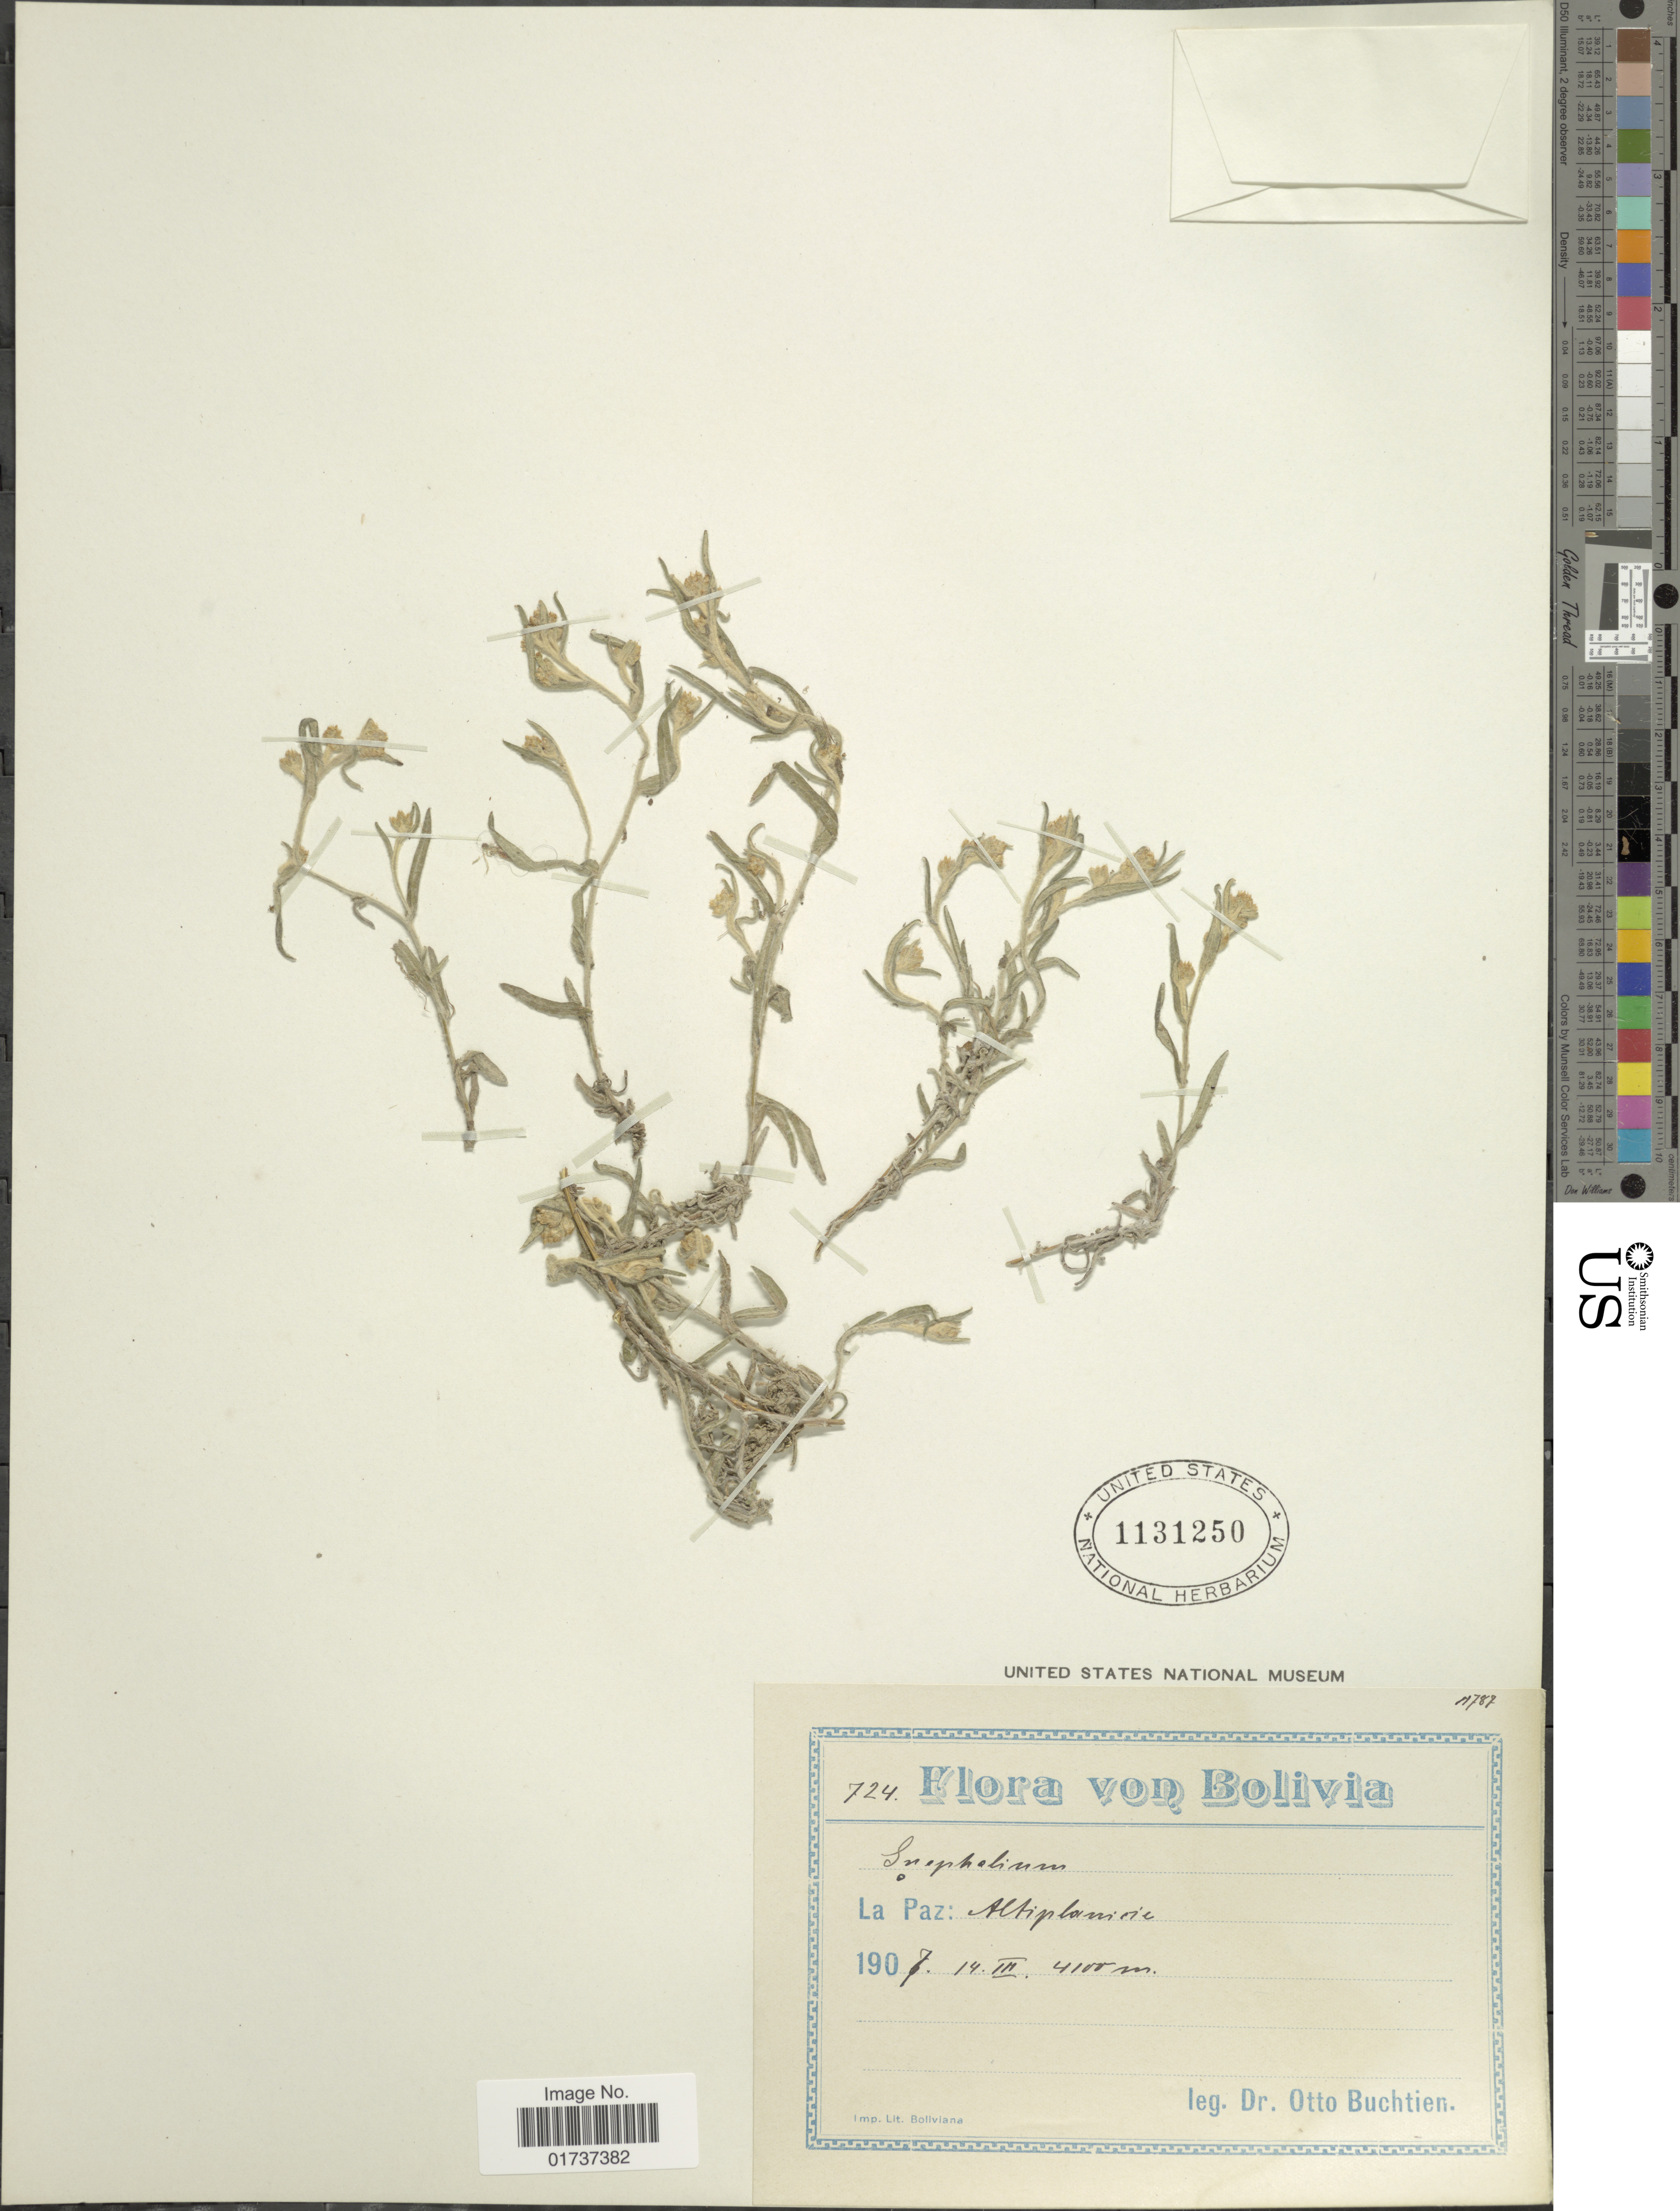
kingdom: Plantae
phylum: Tracheophyta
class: Magnoliopsida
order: Asterales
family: Asteraceae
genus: Gnaphalium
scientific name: Gnaphalium sp.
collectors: O. Buchtien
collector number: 724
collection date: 1907-03-14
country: Bolivia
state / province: La Paz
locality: Altiplanicie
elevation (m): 4100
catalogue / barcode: US 1131250